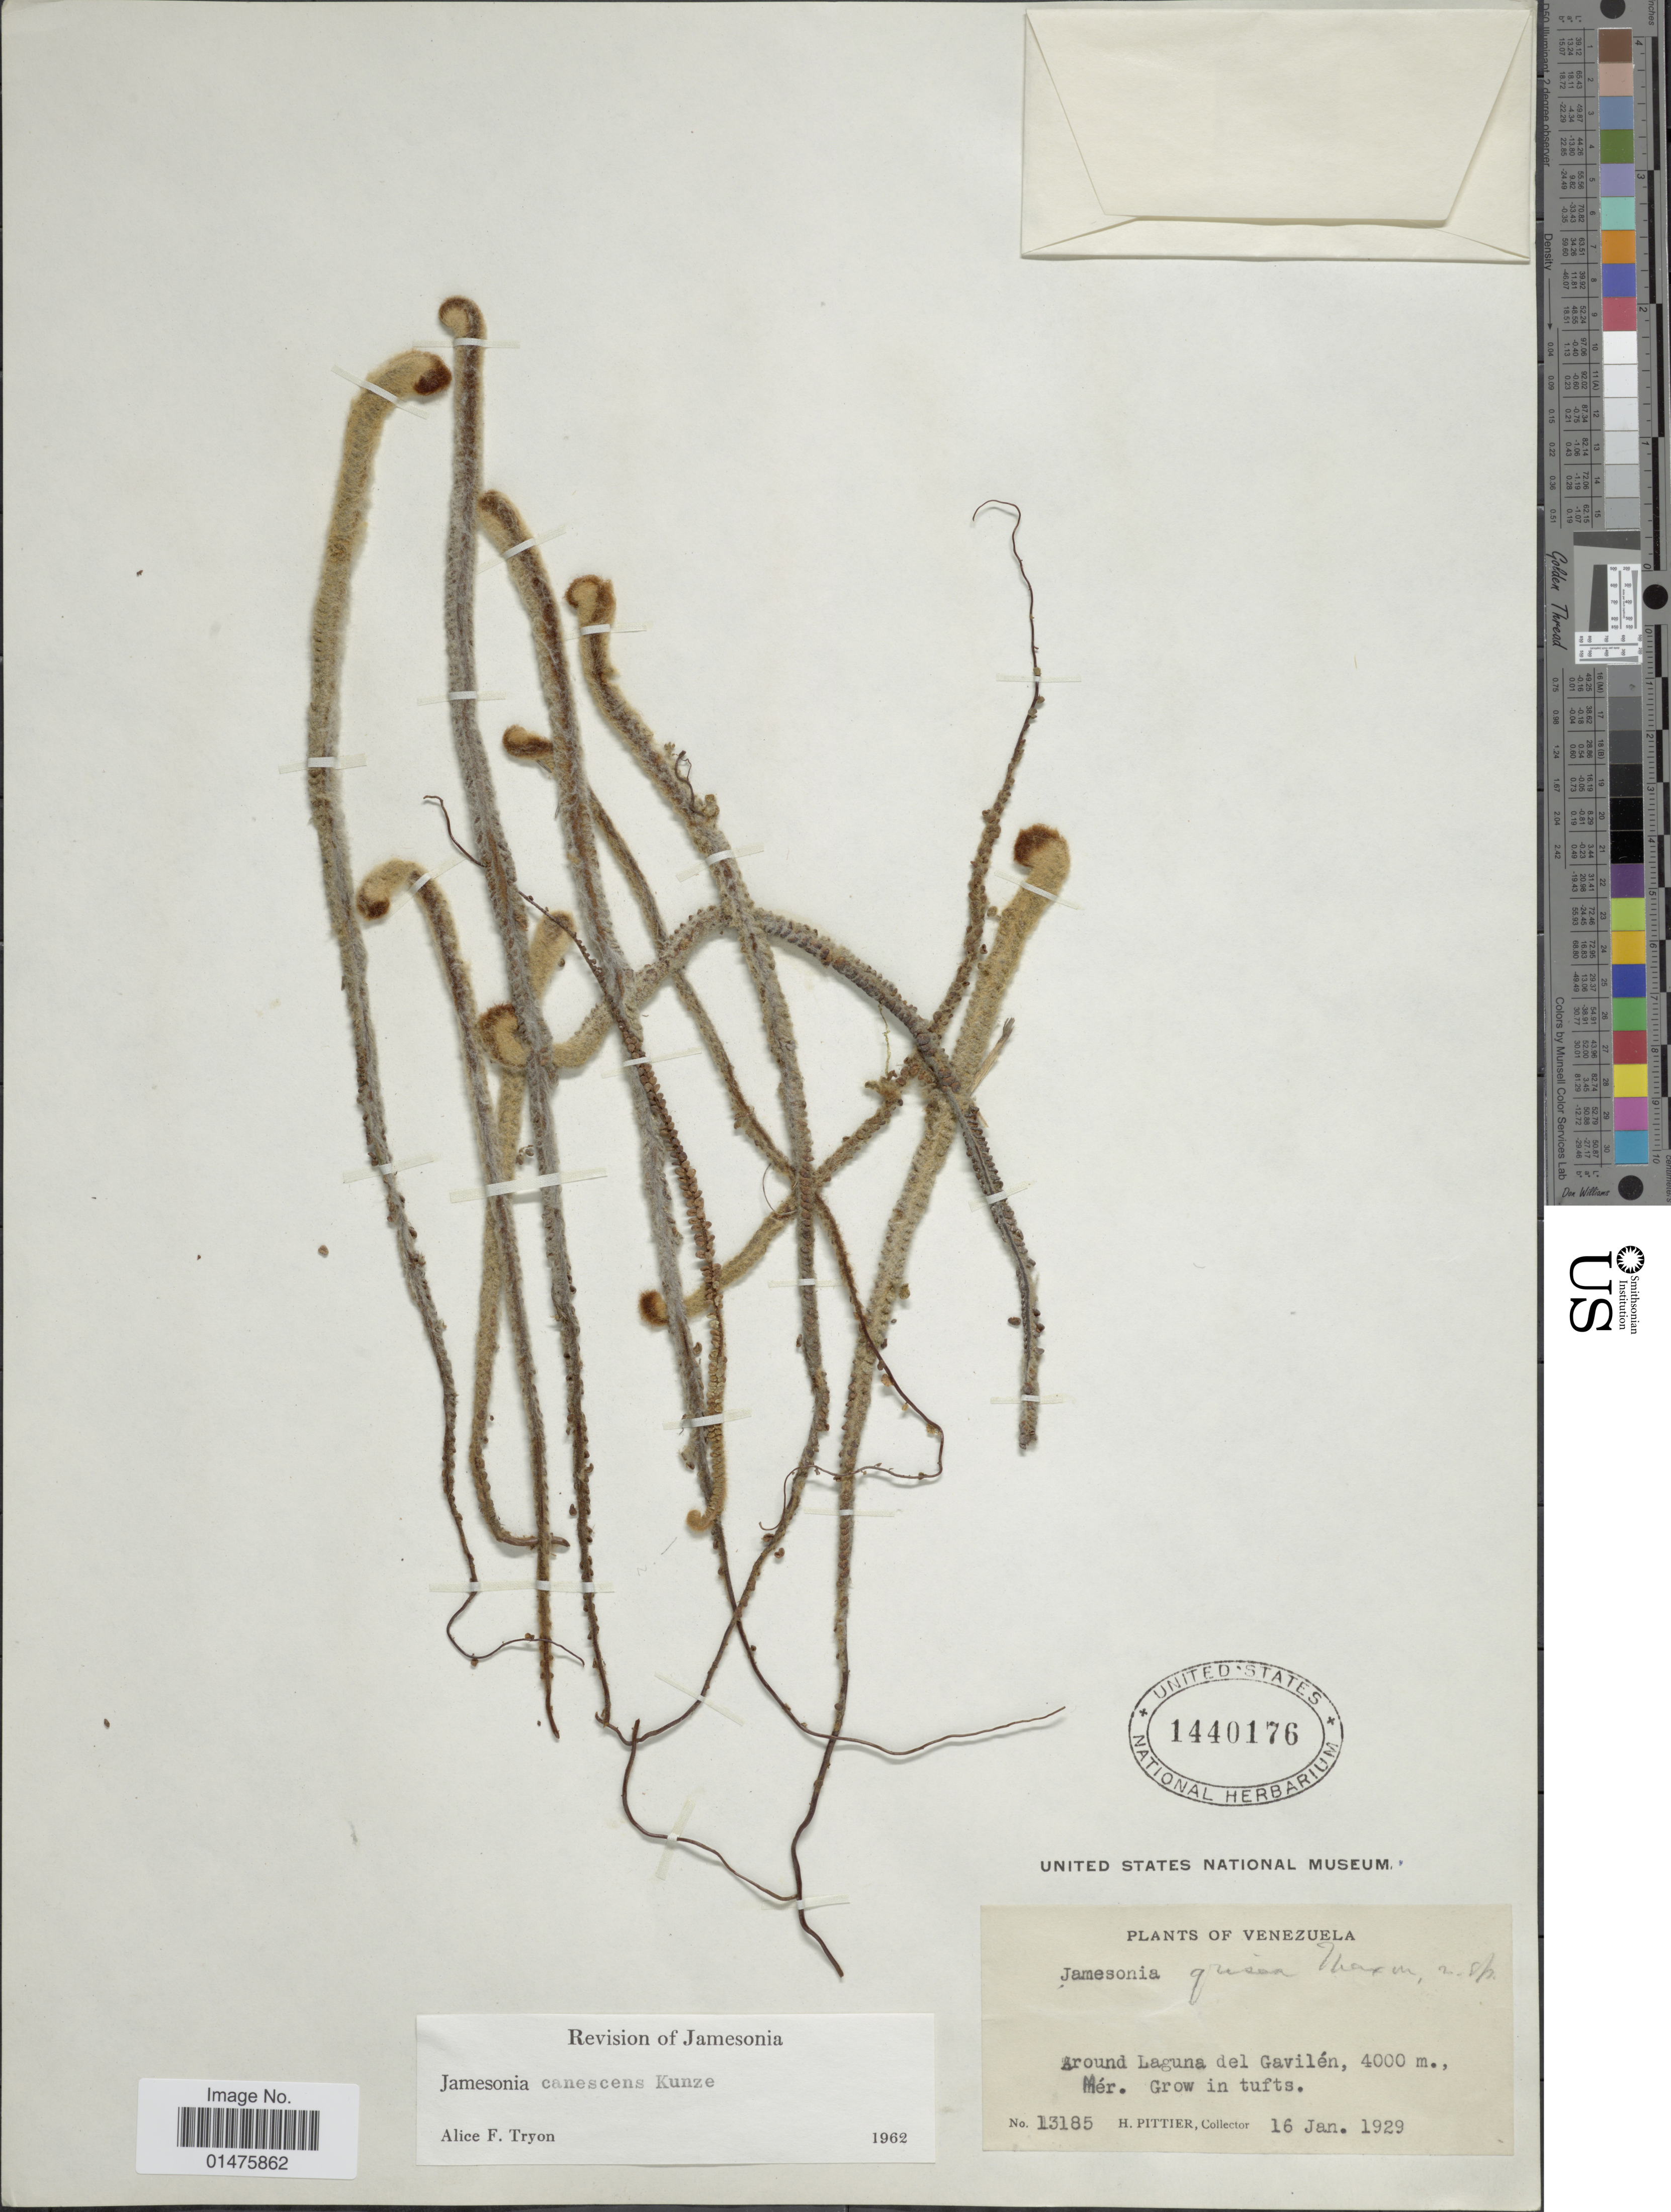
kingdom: Plantae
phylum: Tracheophyta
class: Polypodiopsida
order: Polypodiales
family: Pteridaceae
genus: Jamesonia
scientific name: Jamesonia canescens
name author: Kunze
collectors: H. F. Pittier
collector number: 13185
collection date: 1929-01-16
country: Venezuela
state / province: Mérida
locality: Around Laguna del Gavilén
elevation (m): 4000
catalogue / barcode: US 1440176